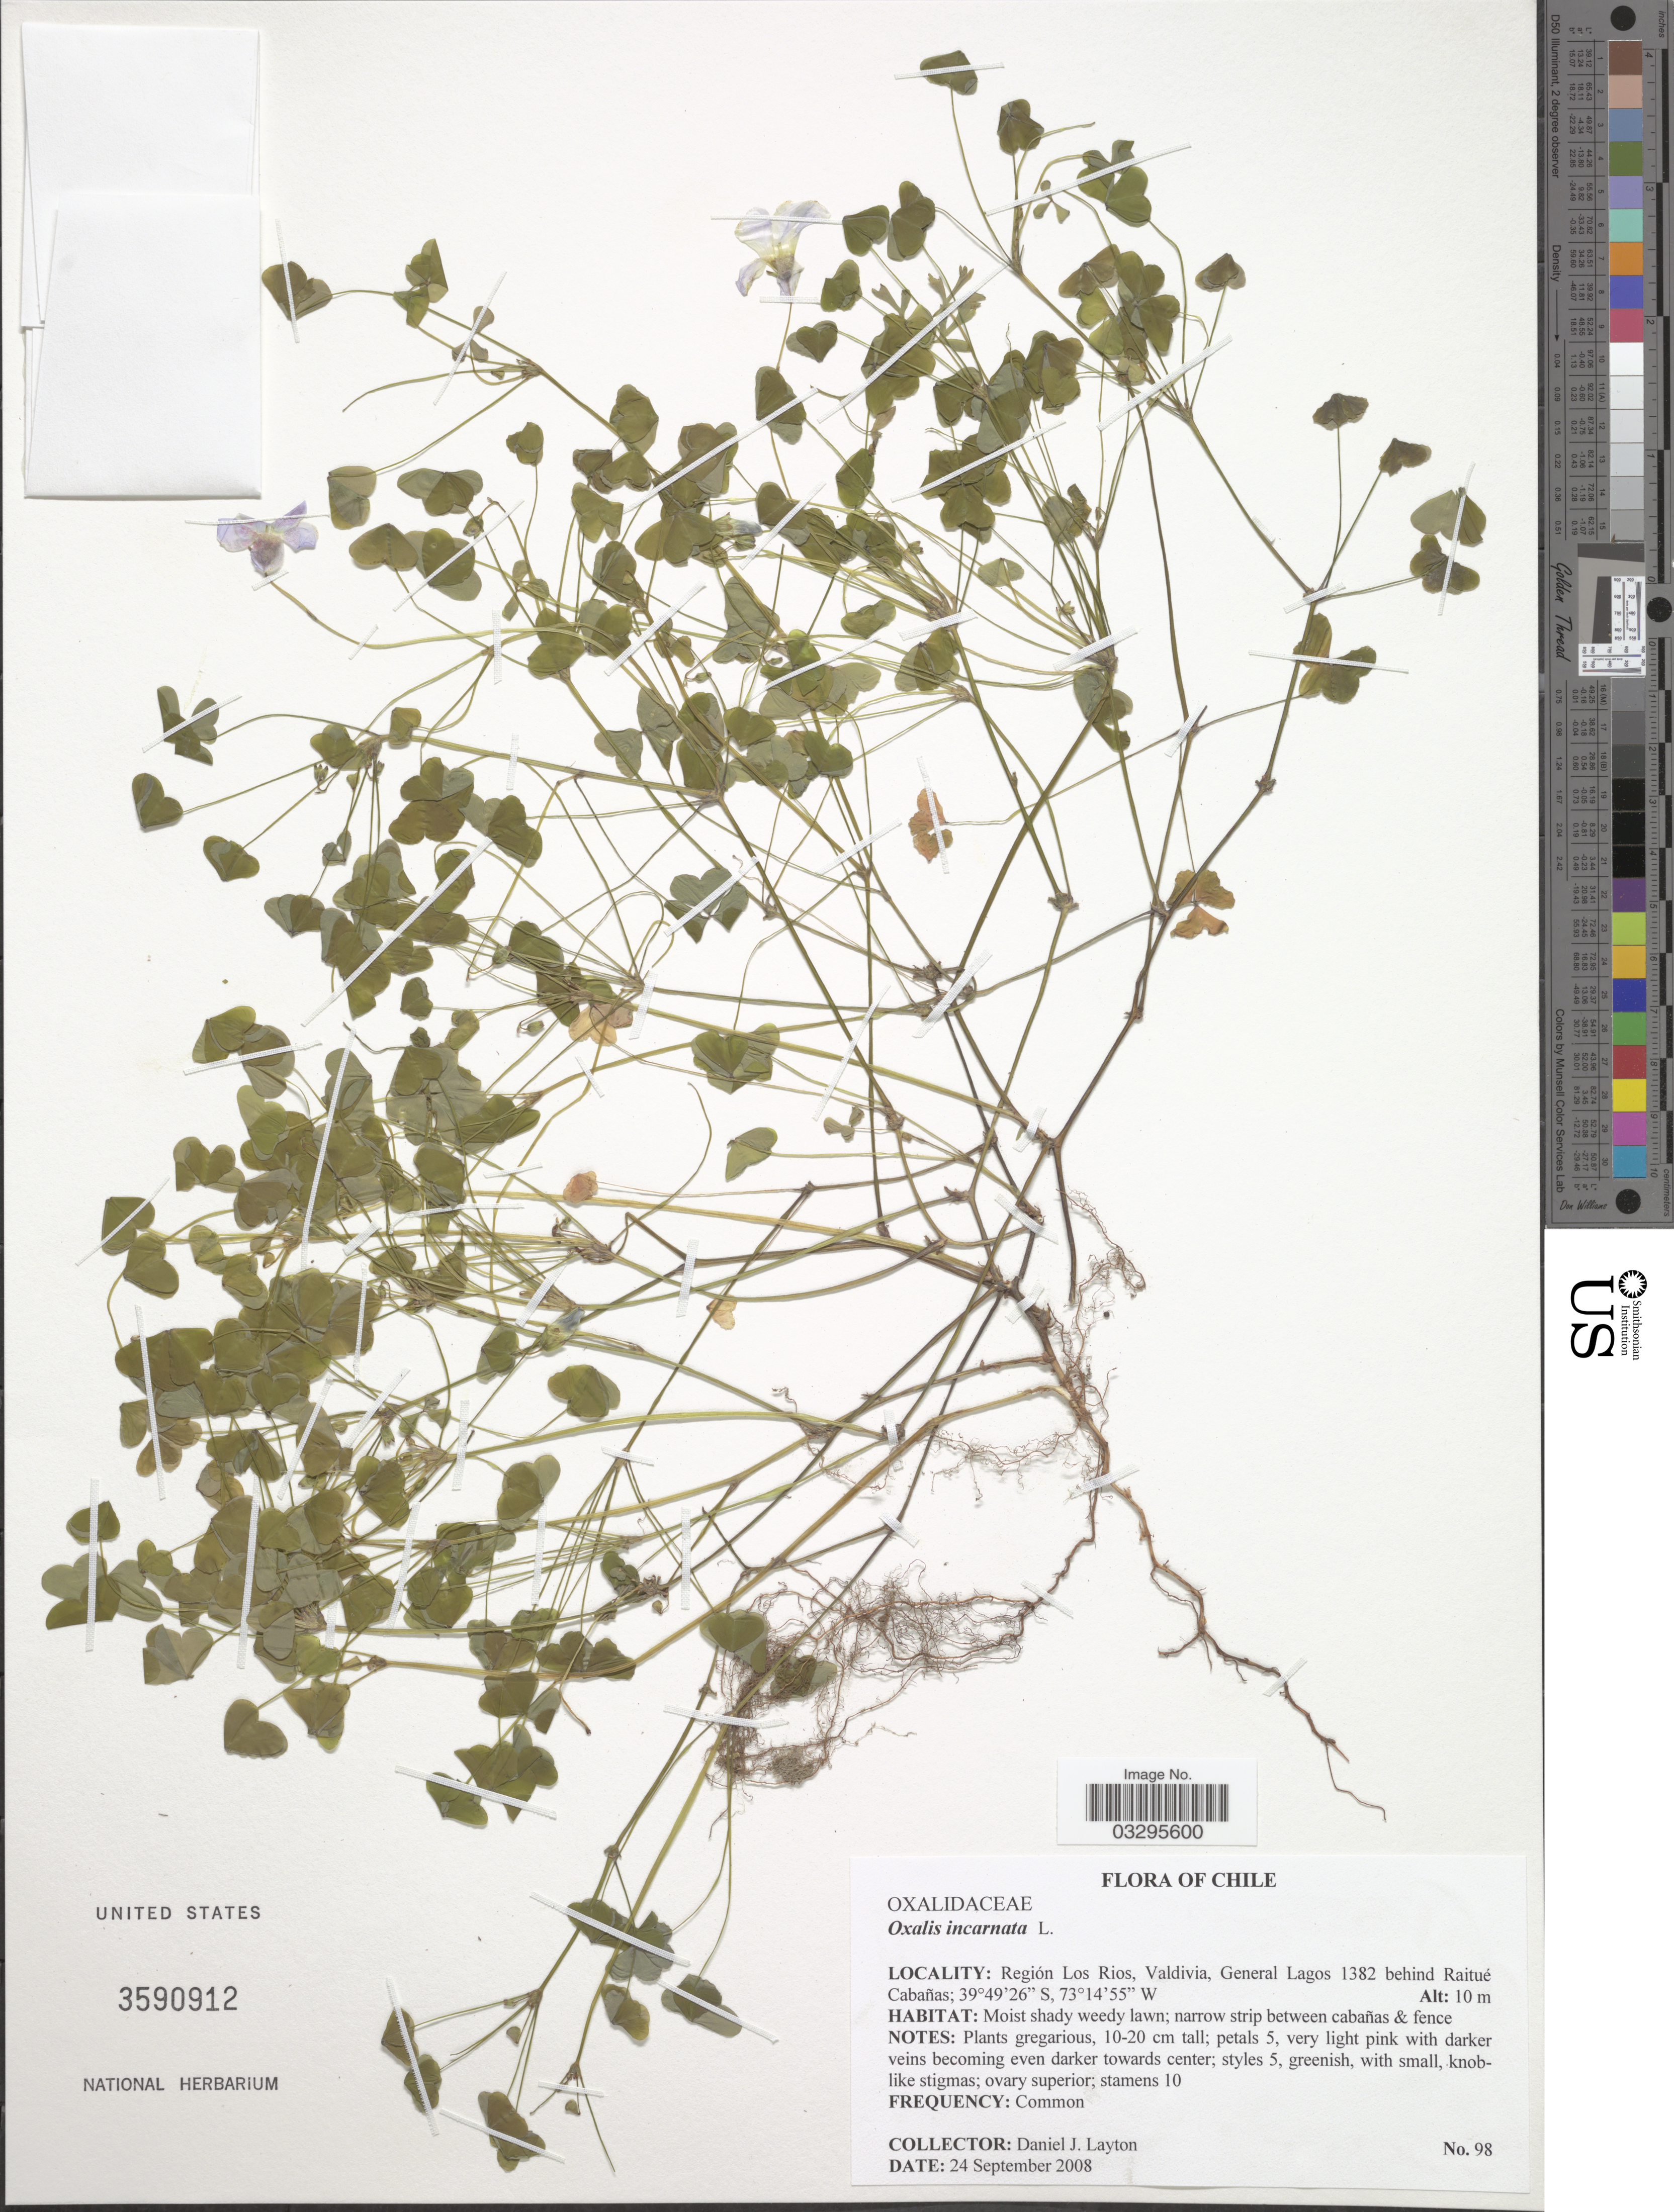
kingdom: Plantae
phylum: Tracheophyta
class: Magnoliopsida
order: Oxalidales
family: Oxalidaceae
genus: Oxalis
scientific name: Oxalis incarnata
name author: L.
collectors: D. J. Layton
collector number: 98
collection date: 2008-09-24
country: Chile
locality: Región Los Rios, Valdivia, General Lagos 1382 behind Raitué Cabañas.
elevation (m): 10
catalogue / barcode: US 3590912